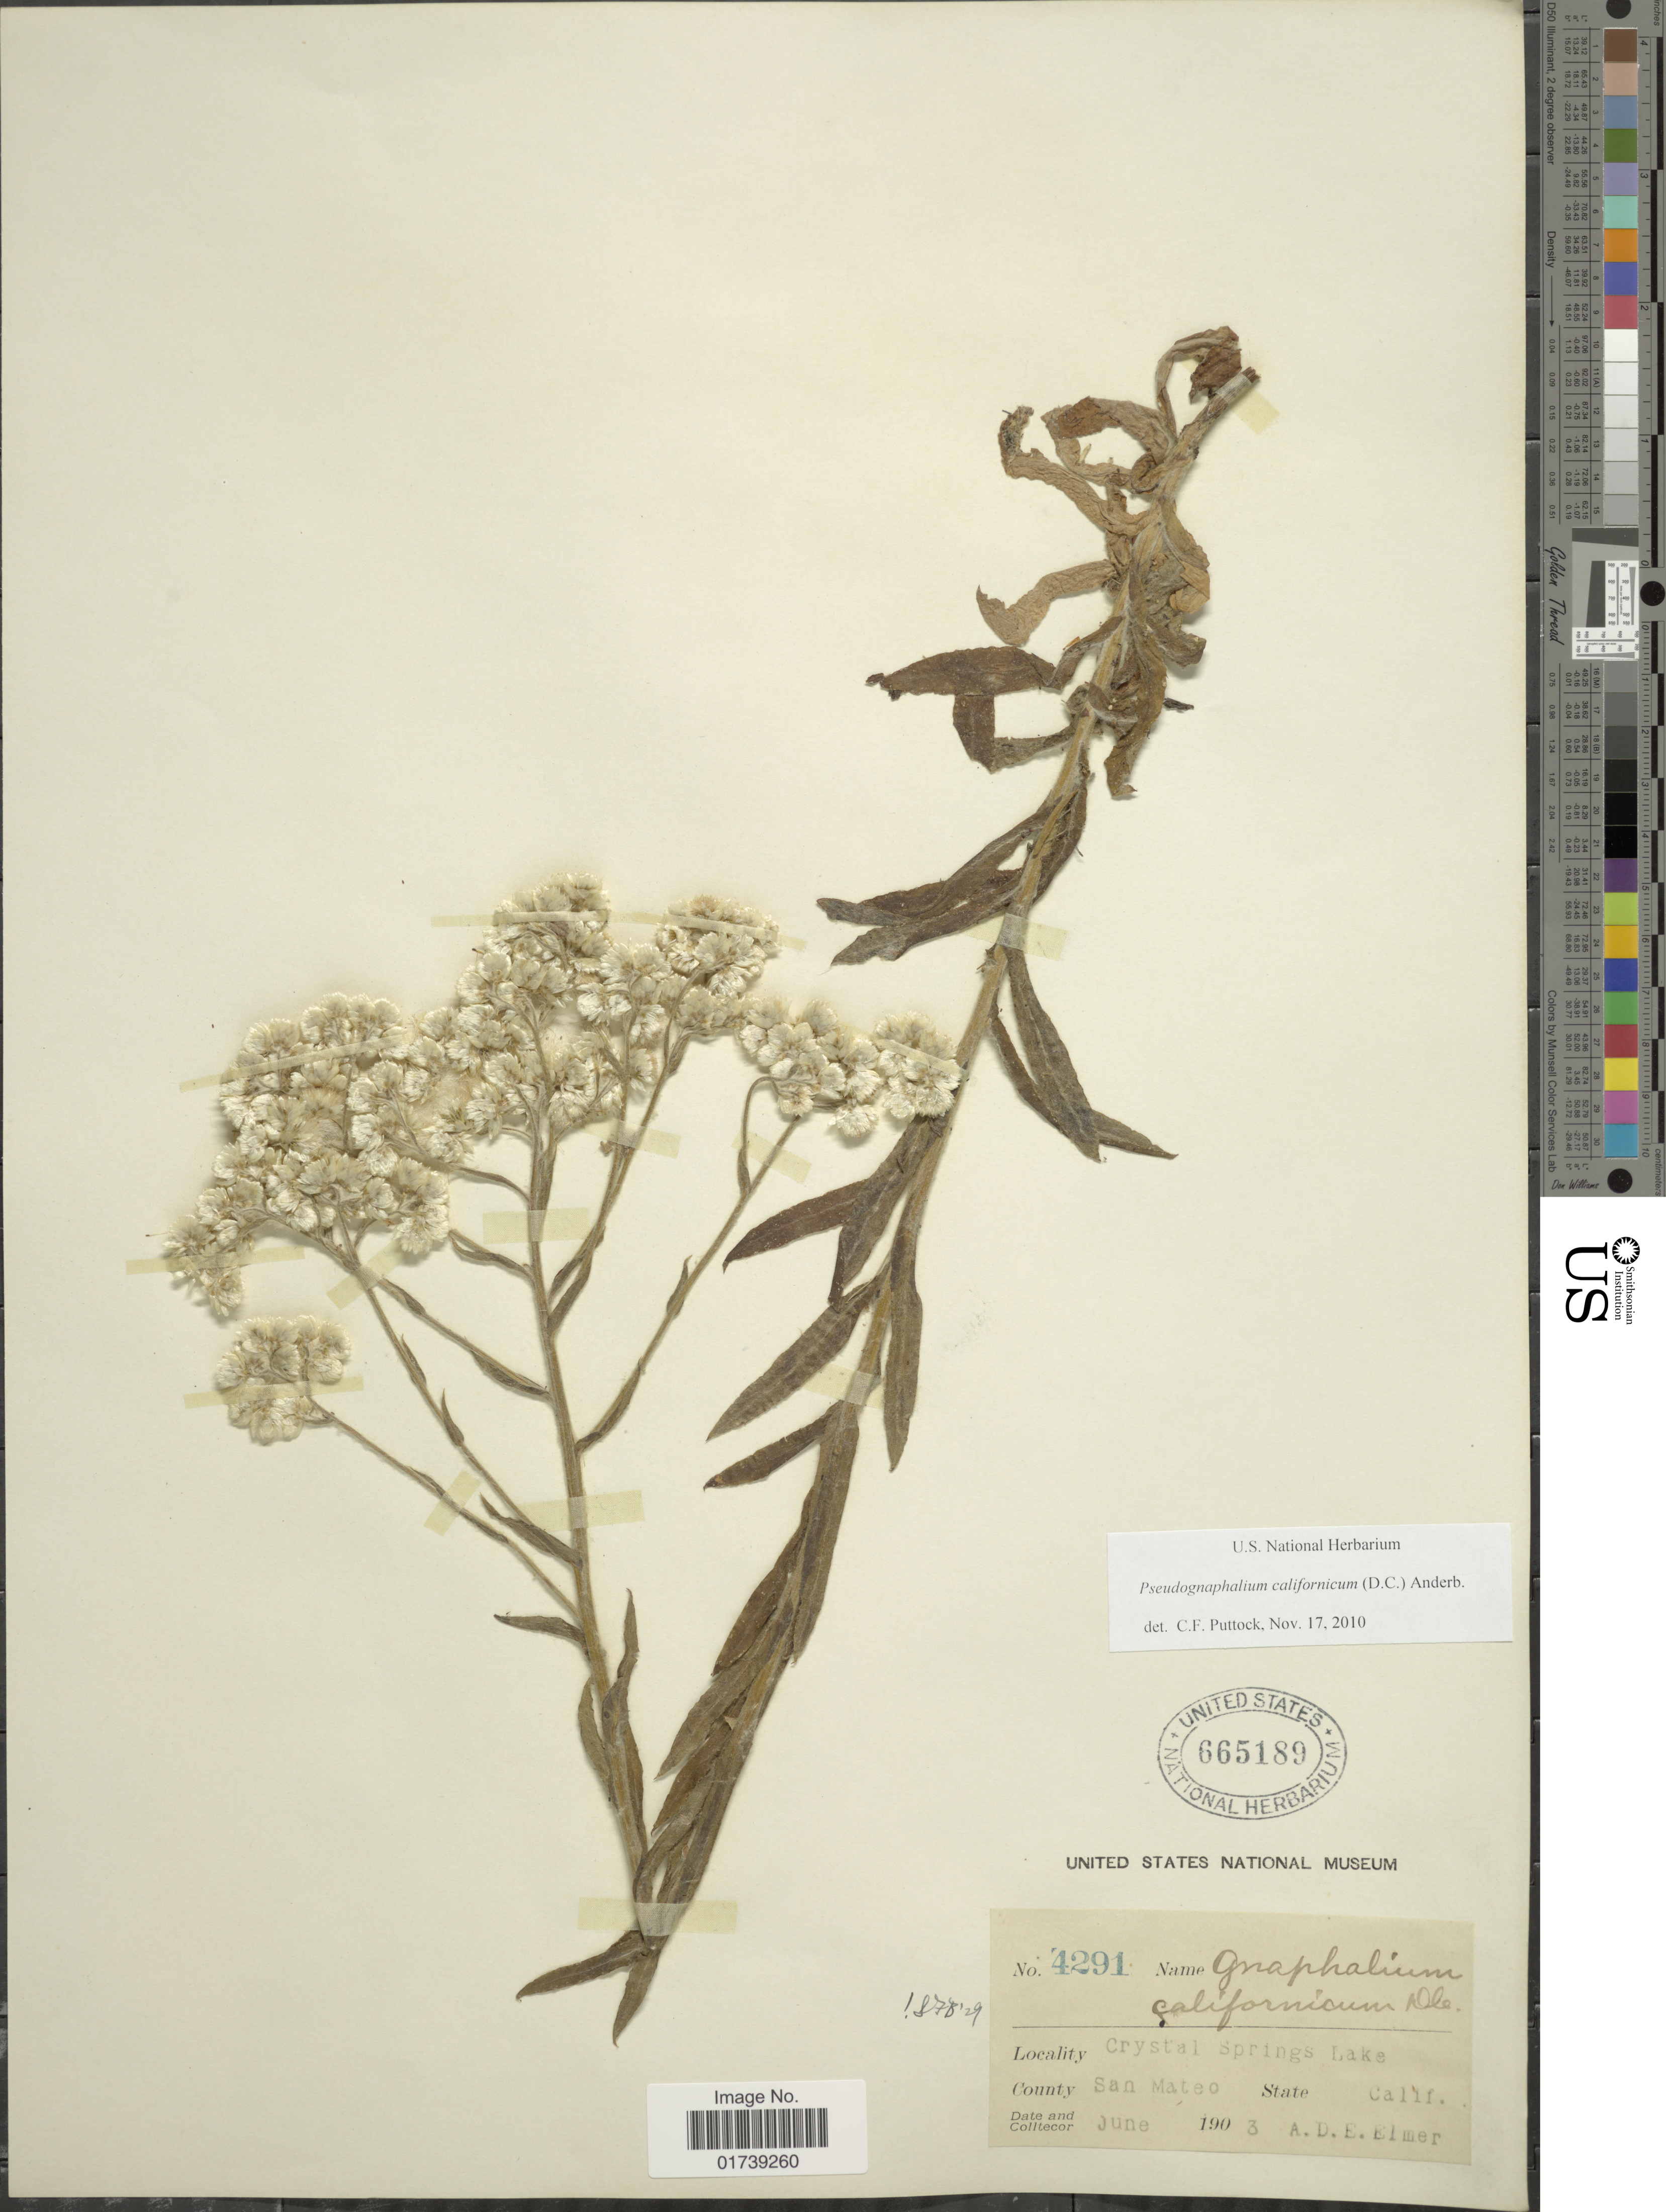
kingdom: Plantae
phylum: Tracheophyta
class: Magnoliopsida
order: Asterales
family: Asteraceae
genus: Pseudognaphalium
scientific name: Pseudognaphalium californicum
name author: (DC.) Anderb.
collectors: A. D. E. Elmer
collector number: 4291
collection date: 1903-06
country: United States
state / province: California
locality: Crystal Springs Lake, San Mateo, Calif.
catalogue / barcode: US 665189